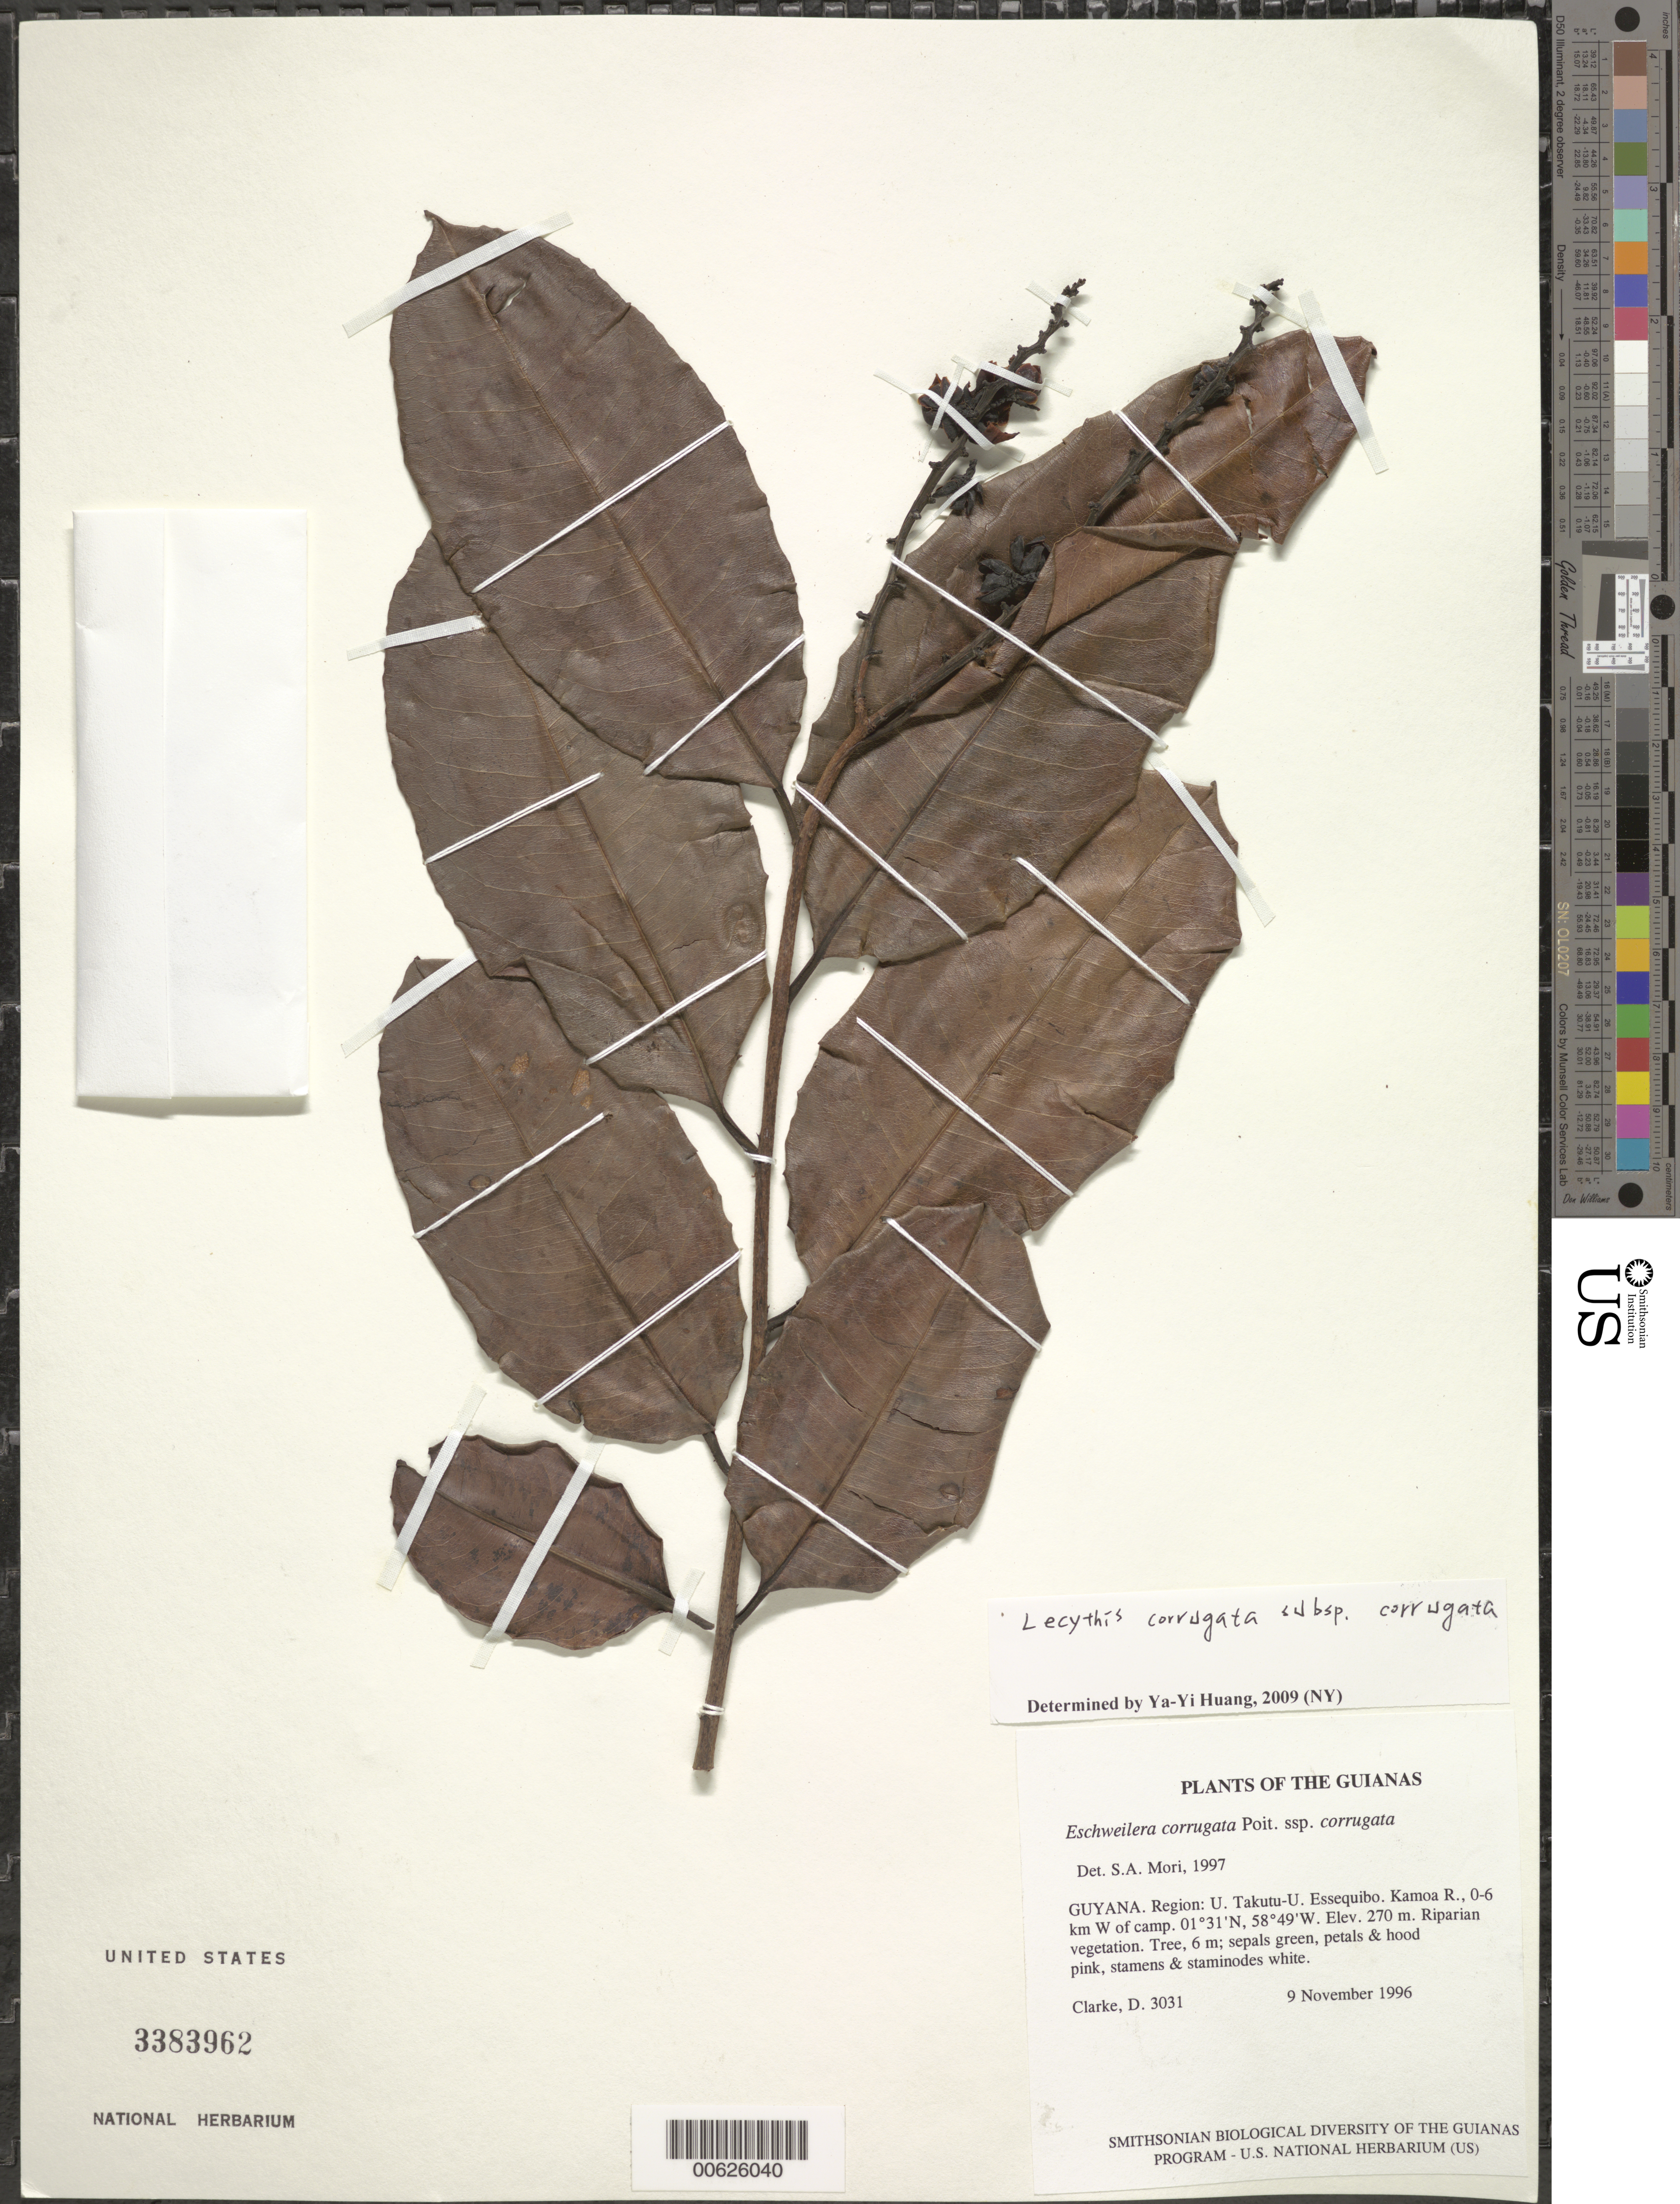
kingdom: Plantae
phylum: Tracheophyta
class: Magnoliopsida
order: Ericales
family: Lecythidaceae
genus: Lecythis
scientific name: Lecythis corrugata subsp. corrugata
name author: Poit.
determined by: Huang, Y. Y.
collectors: H. D. Clarke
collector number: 3031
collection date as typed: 9 November 1996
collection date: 1996-11-09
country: Guyana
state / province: U. Takutu-U. Essequibo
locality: Kamoa R., 0-6 km W of camp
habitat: Riparian vegetation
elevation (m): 270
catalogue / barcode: US 3383962